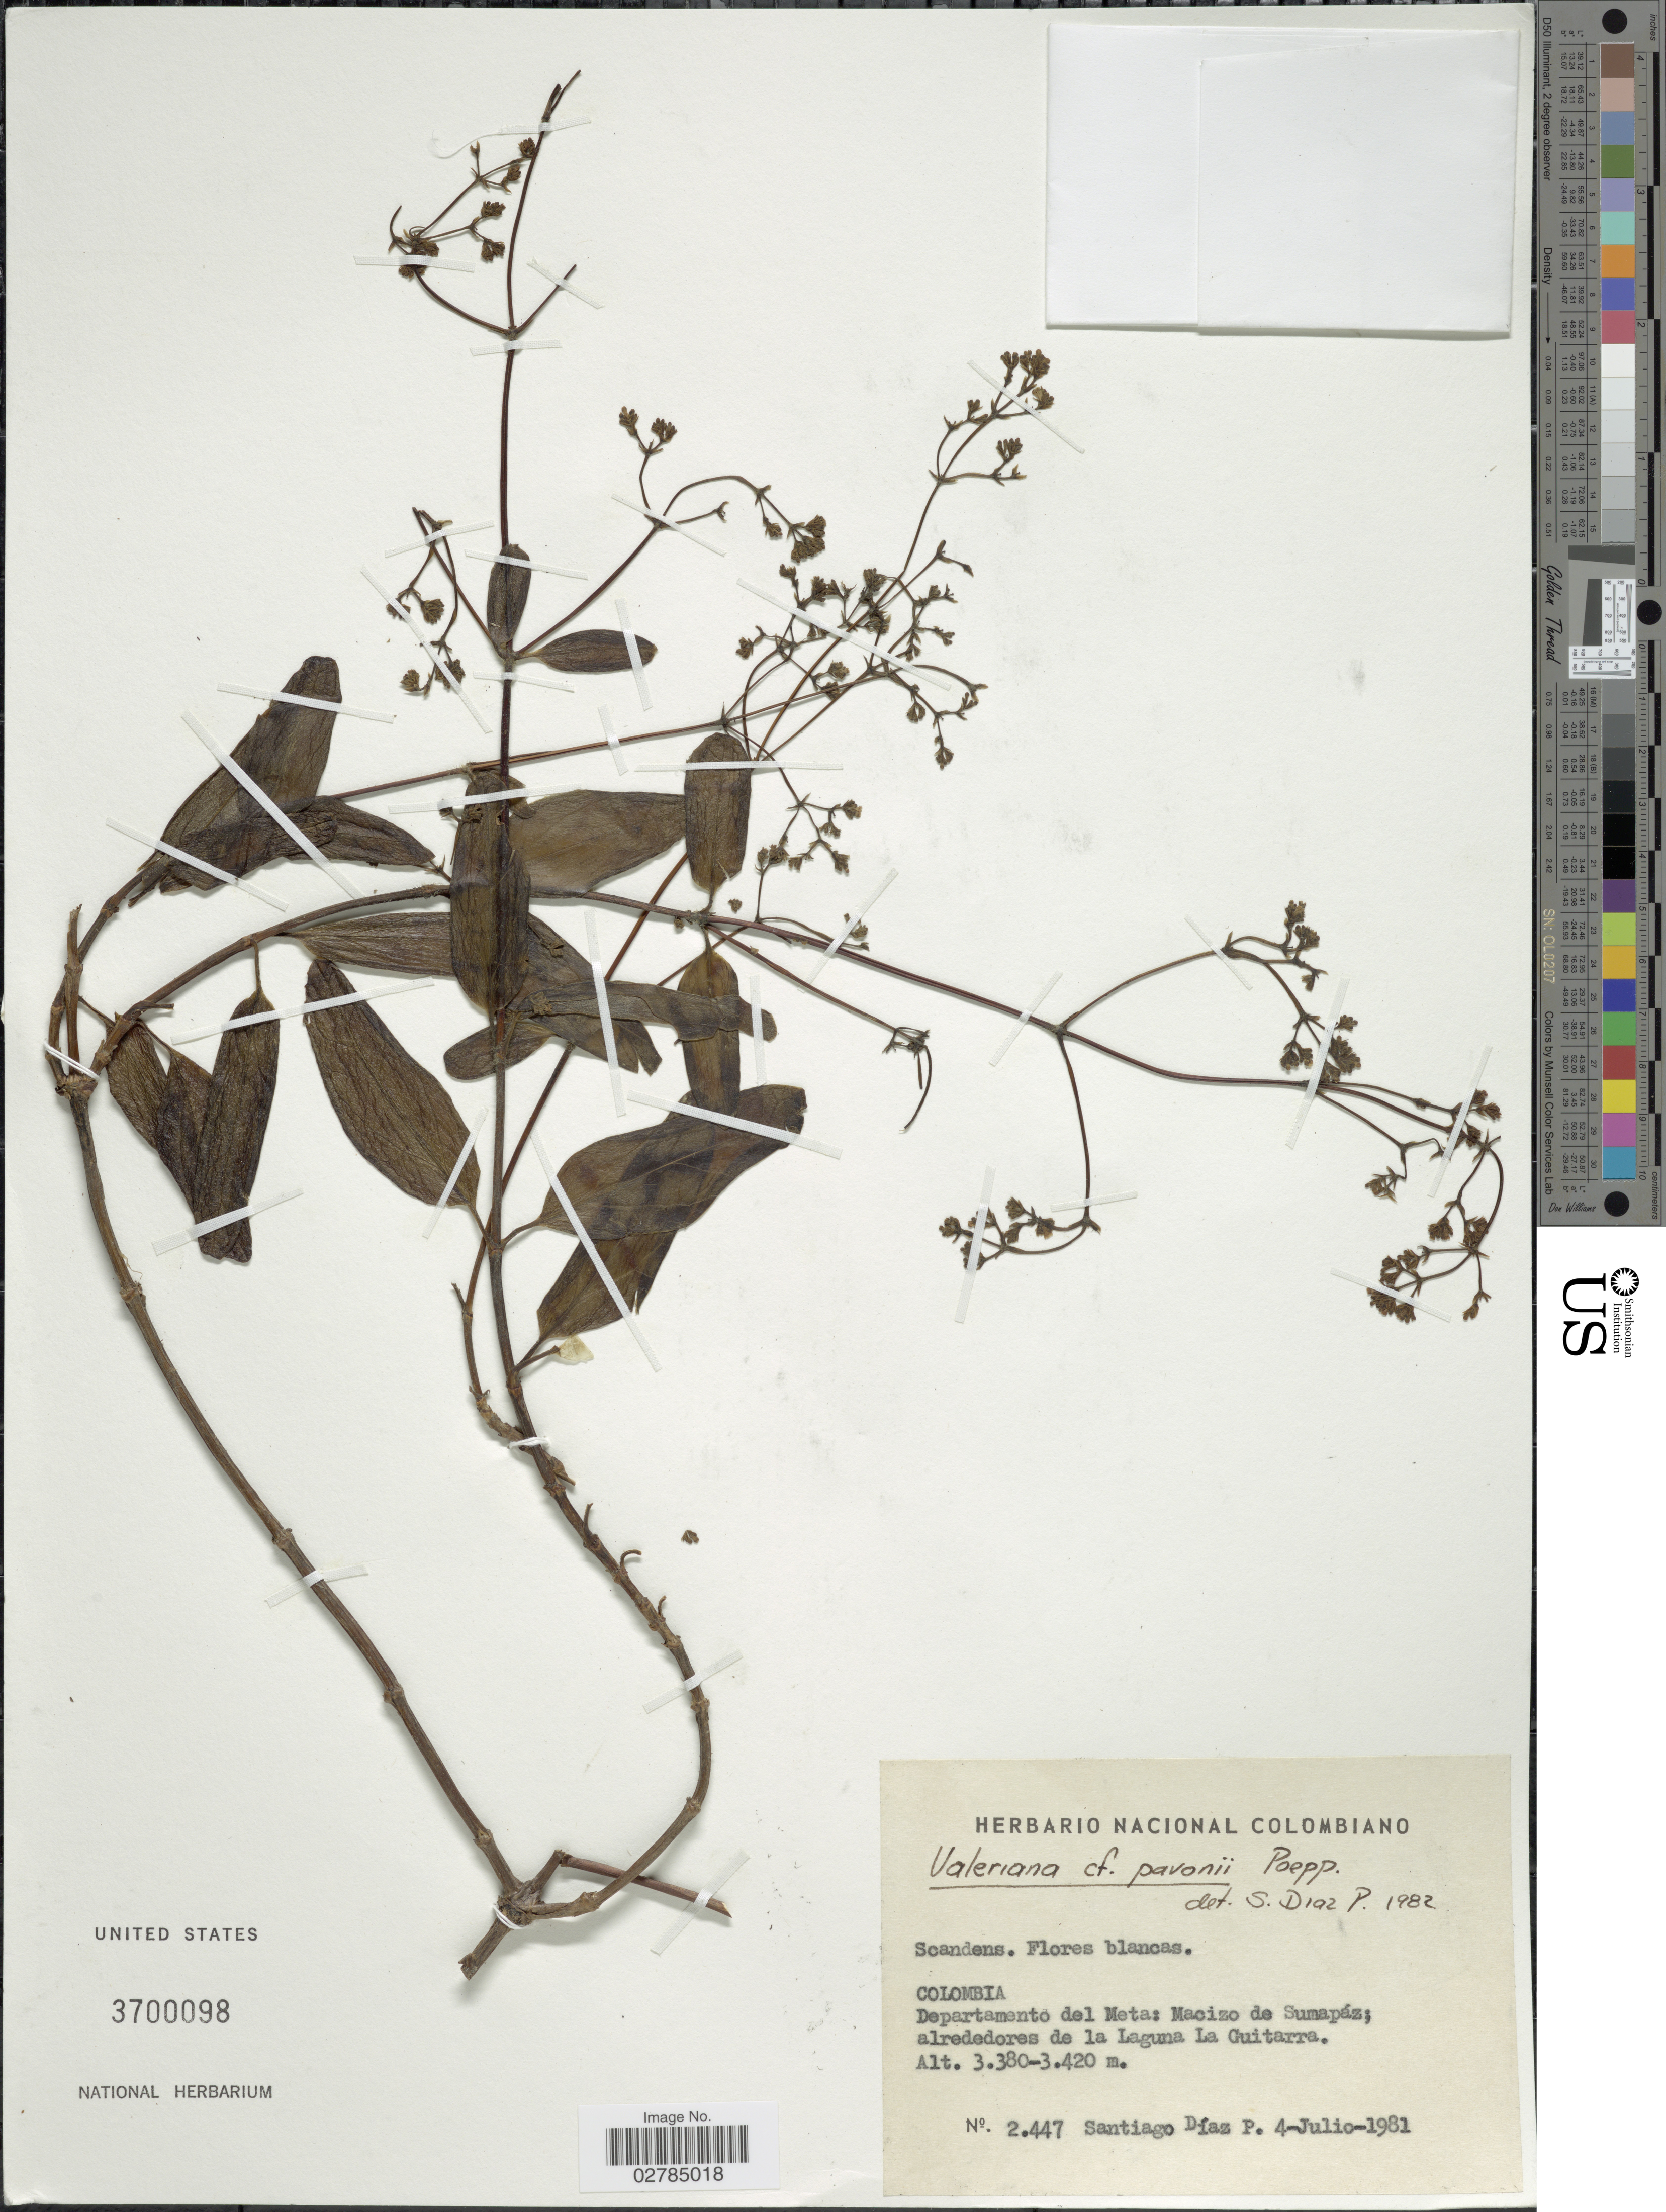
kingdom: Plantae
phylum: Tracheophyta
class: Magnoliopsida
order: Dipsacales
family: Caprifoliaceae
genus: Valeriana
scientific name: Valeriana pavonii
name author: Poepp.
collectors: S. Diaz P.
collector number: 2447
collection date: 1981-07-04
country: Colombia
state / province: Meta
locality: Departamento del Meta, Macizo de Sumapáz, alrededores de la Laguna La Guitarra.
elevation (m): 3380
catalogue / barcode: US 3700098